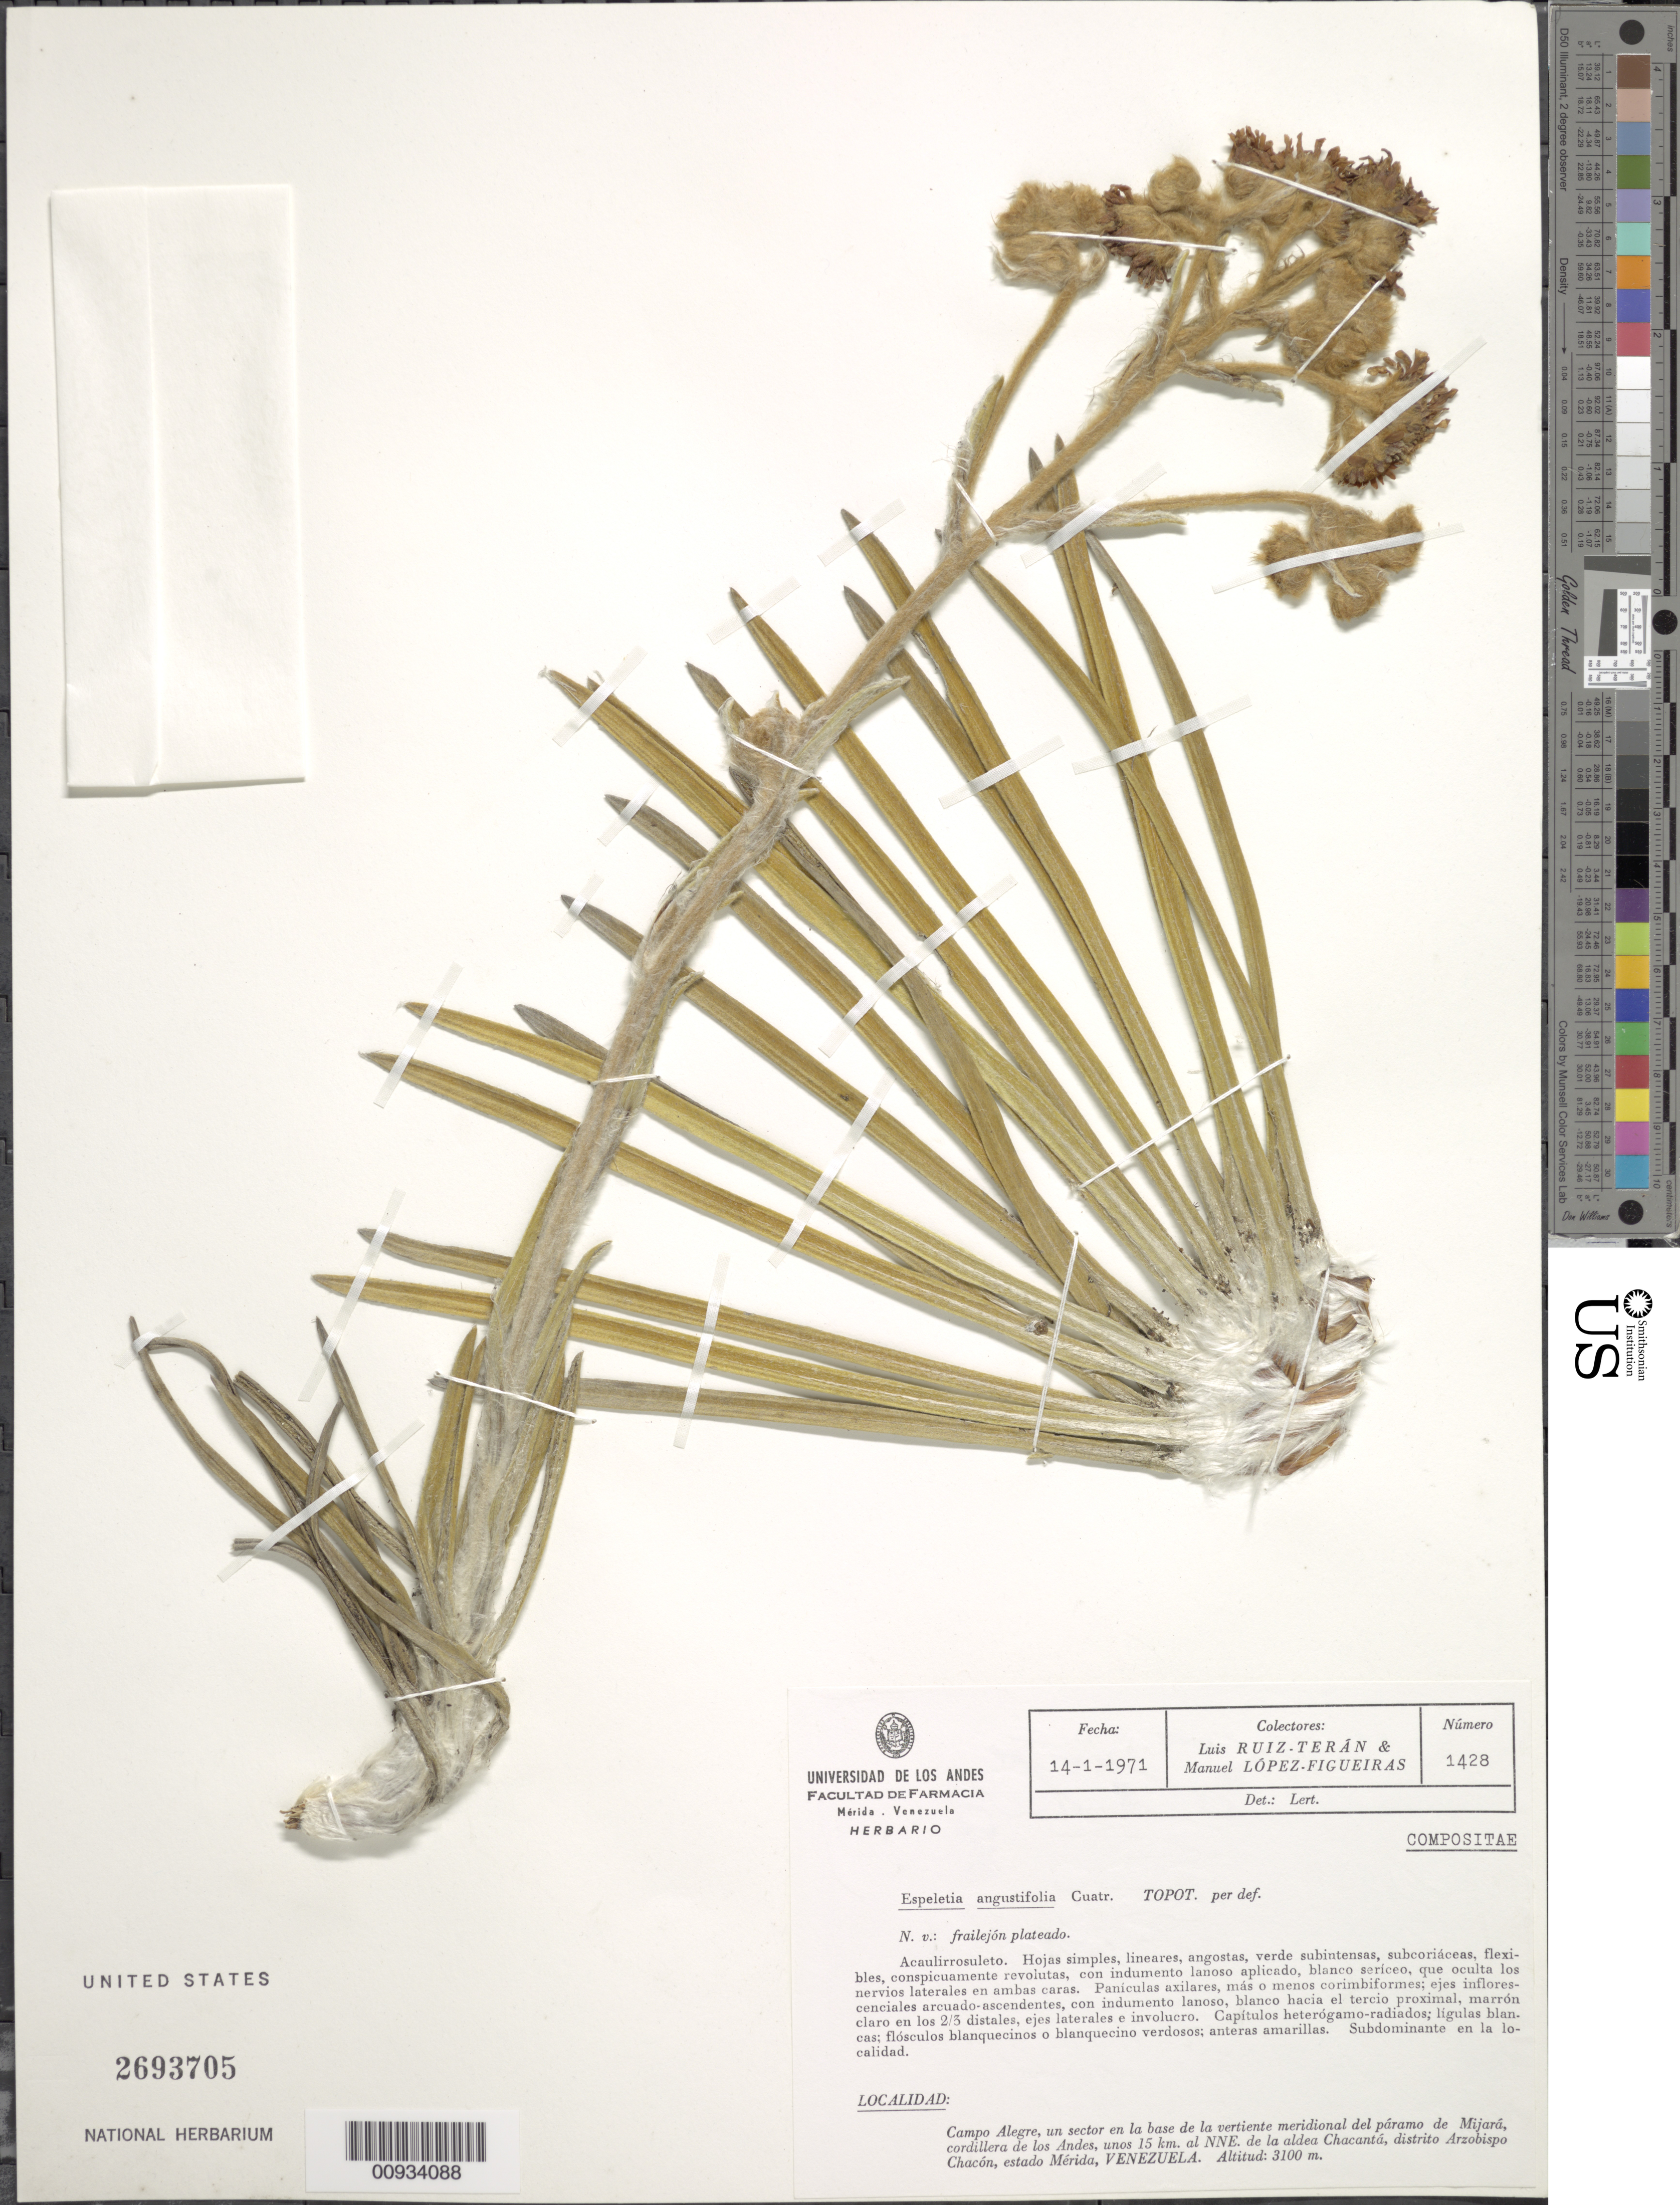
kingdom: Plantae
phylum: Tracheophyta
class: Magnoliopsida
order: Asterales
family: Asteraceae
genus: Espeletiopsis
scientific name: Espeletiopsis angustifolia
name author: (Cuatrec.) Cuatrec.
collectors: L. Teran & M. López Figueiras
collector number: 1428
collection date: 1971-01-14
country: Venezuela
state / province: Mérida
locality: Campo Alegre, un sector en la base de la vertiente meridional del paramo de Mijara, Cordillera de Los Andes, unos 15 km al NNE de la aldea Chacanta, Distrito Arzobispo Chacon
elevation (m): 3100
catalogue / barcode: US 2693705